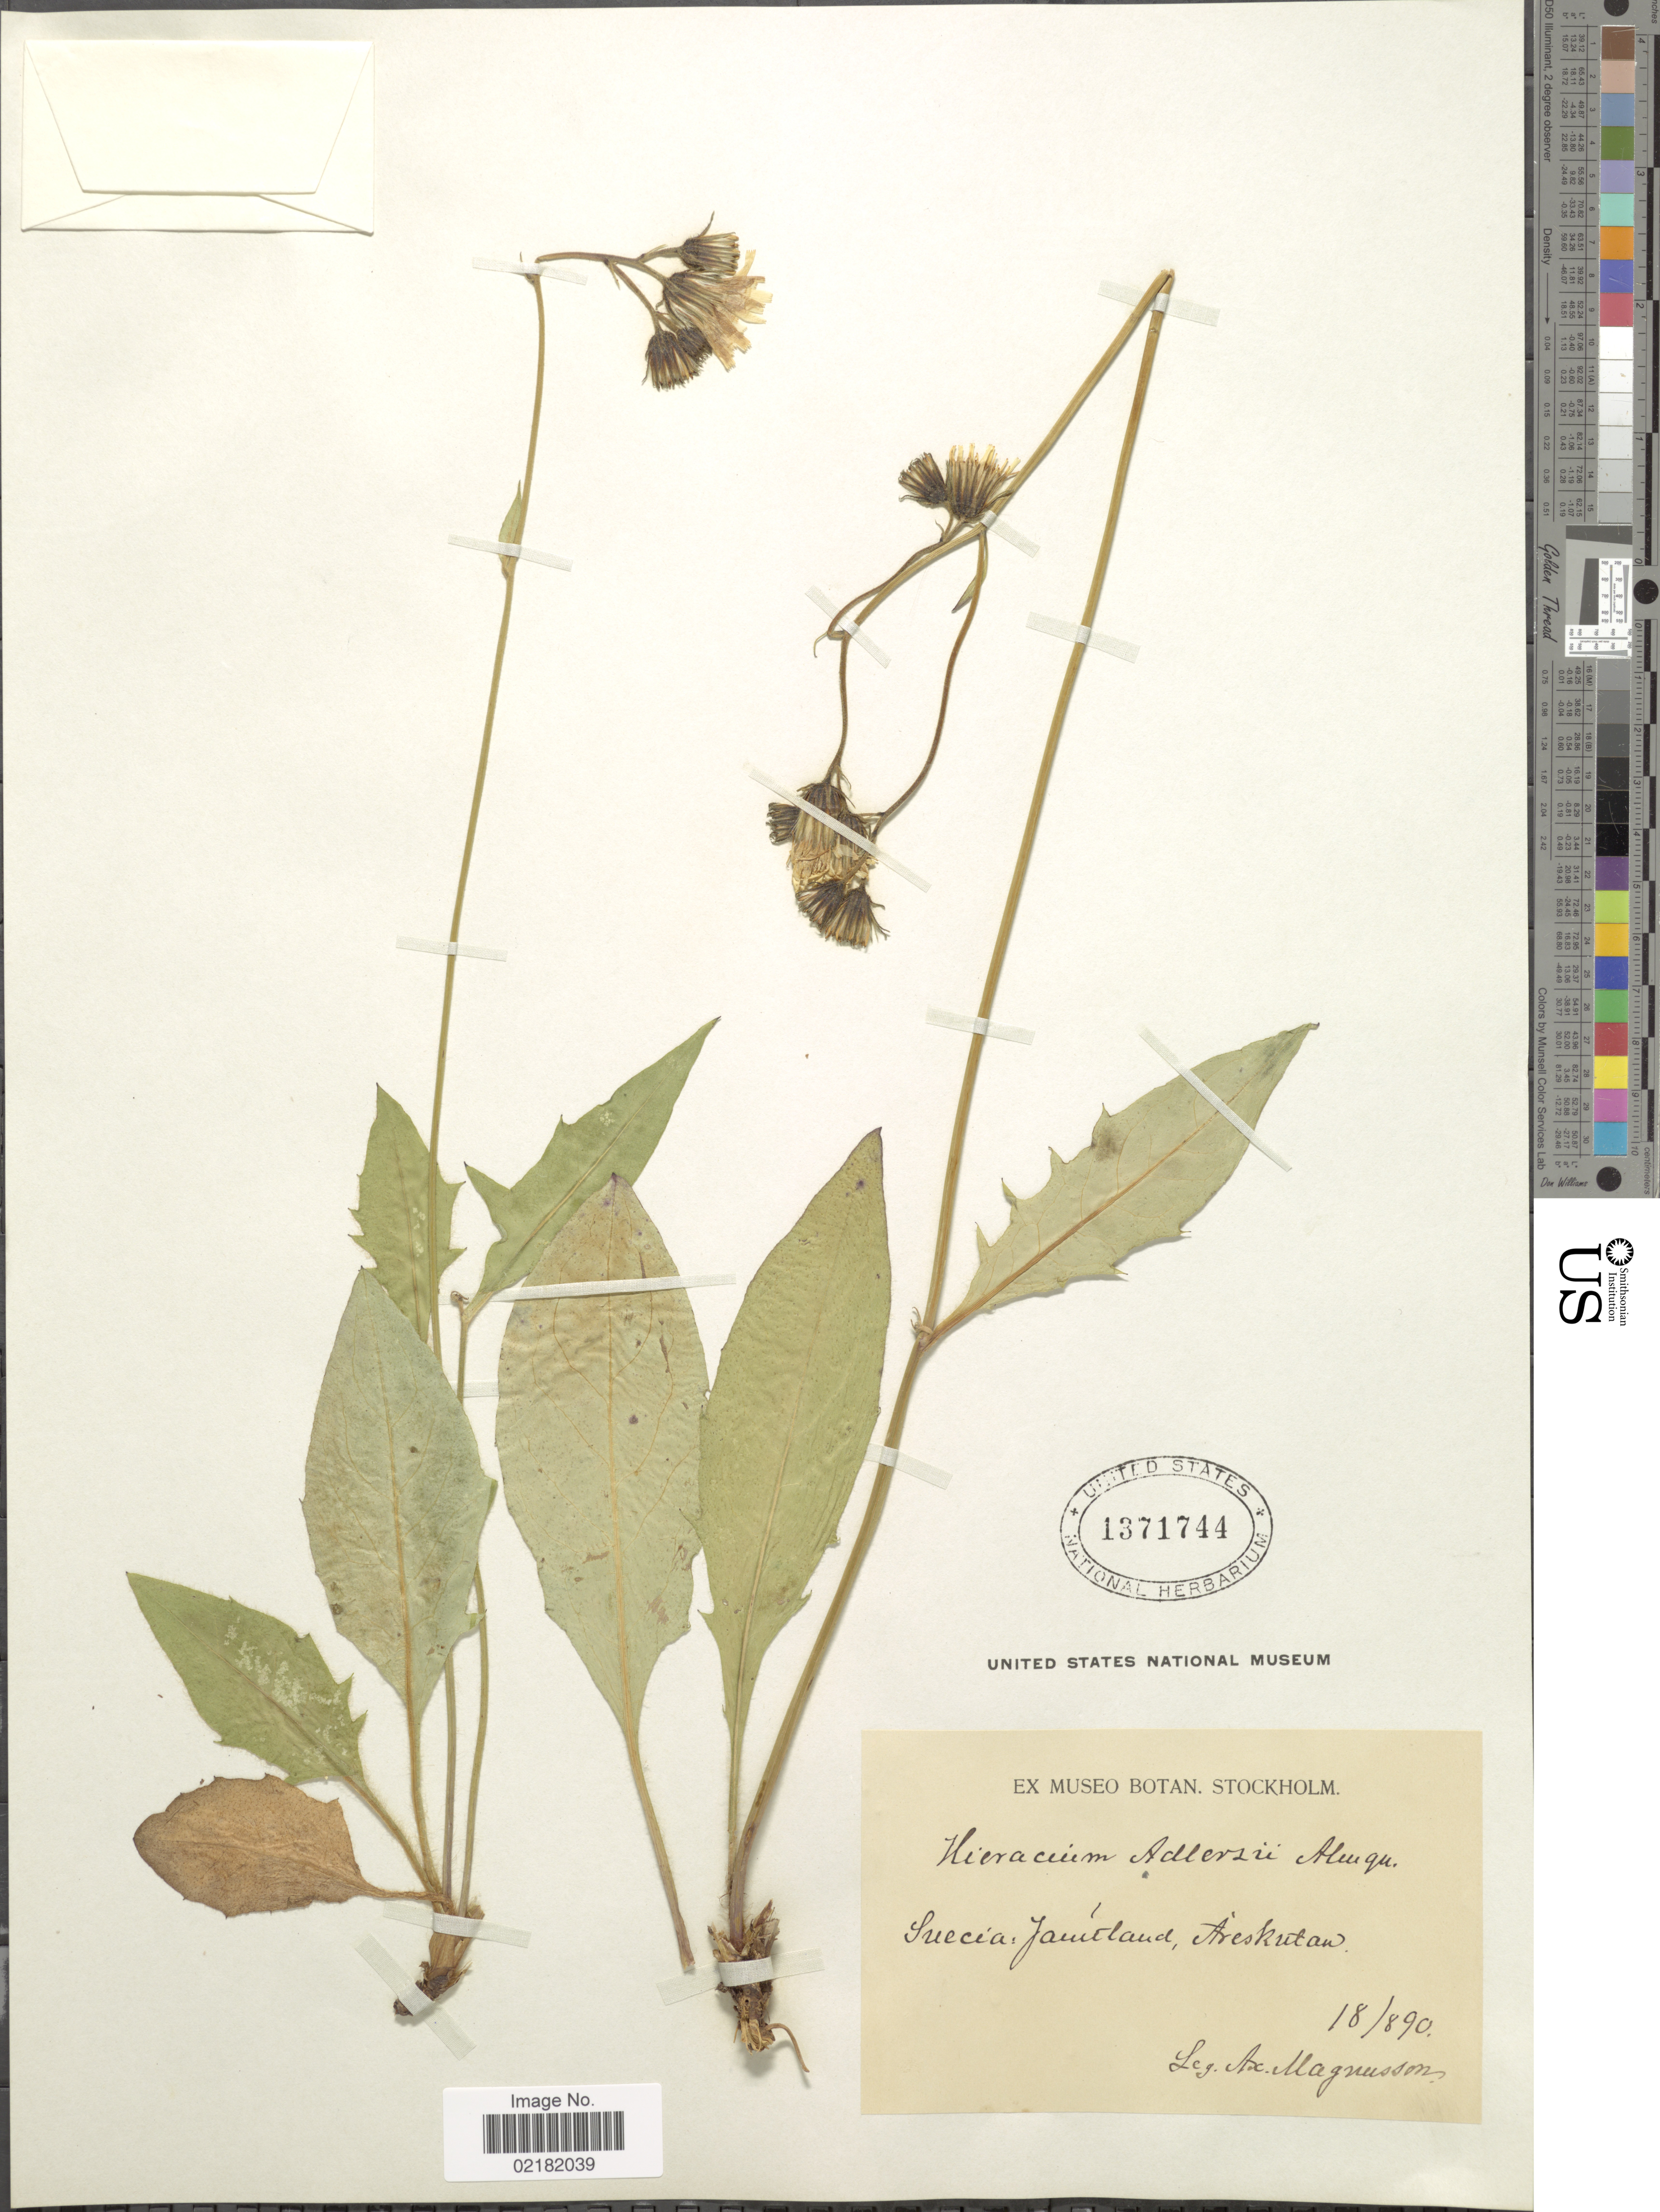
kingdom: Plantae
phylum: Tracheophyta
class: Magnoliopsida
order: Asterales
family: Asteraceae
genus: Hieracium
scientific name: Hieracium adlerzii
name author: F. Hanb.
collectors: A. Magnusson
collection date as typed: Transcribed d/m/y: 18/8/90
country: Sweden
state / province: Jämtland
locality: Suecia, Åreskutan.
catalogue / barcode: US 1371744